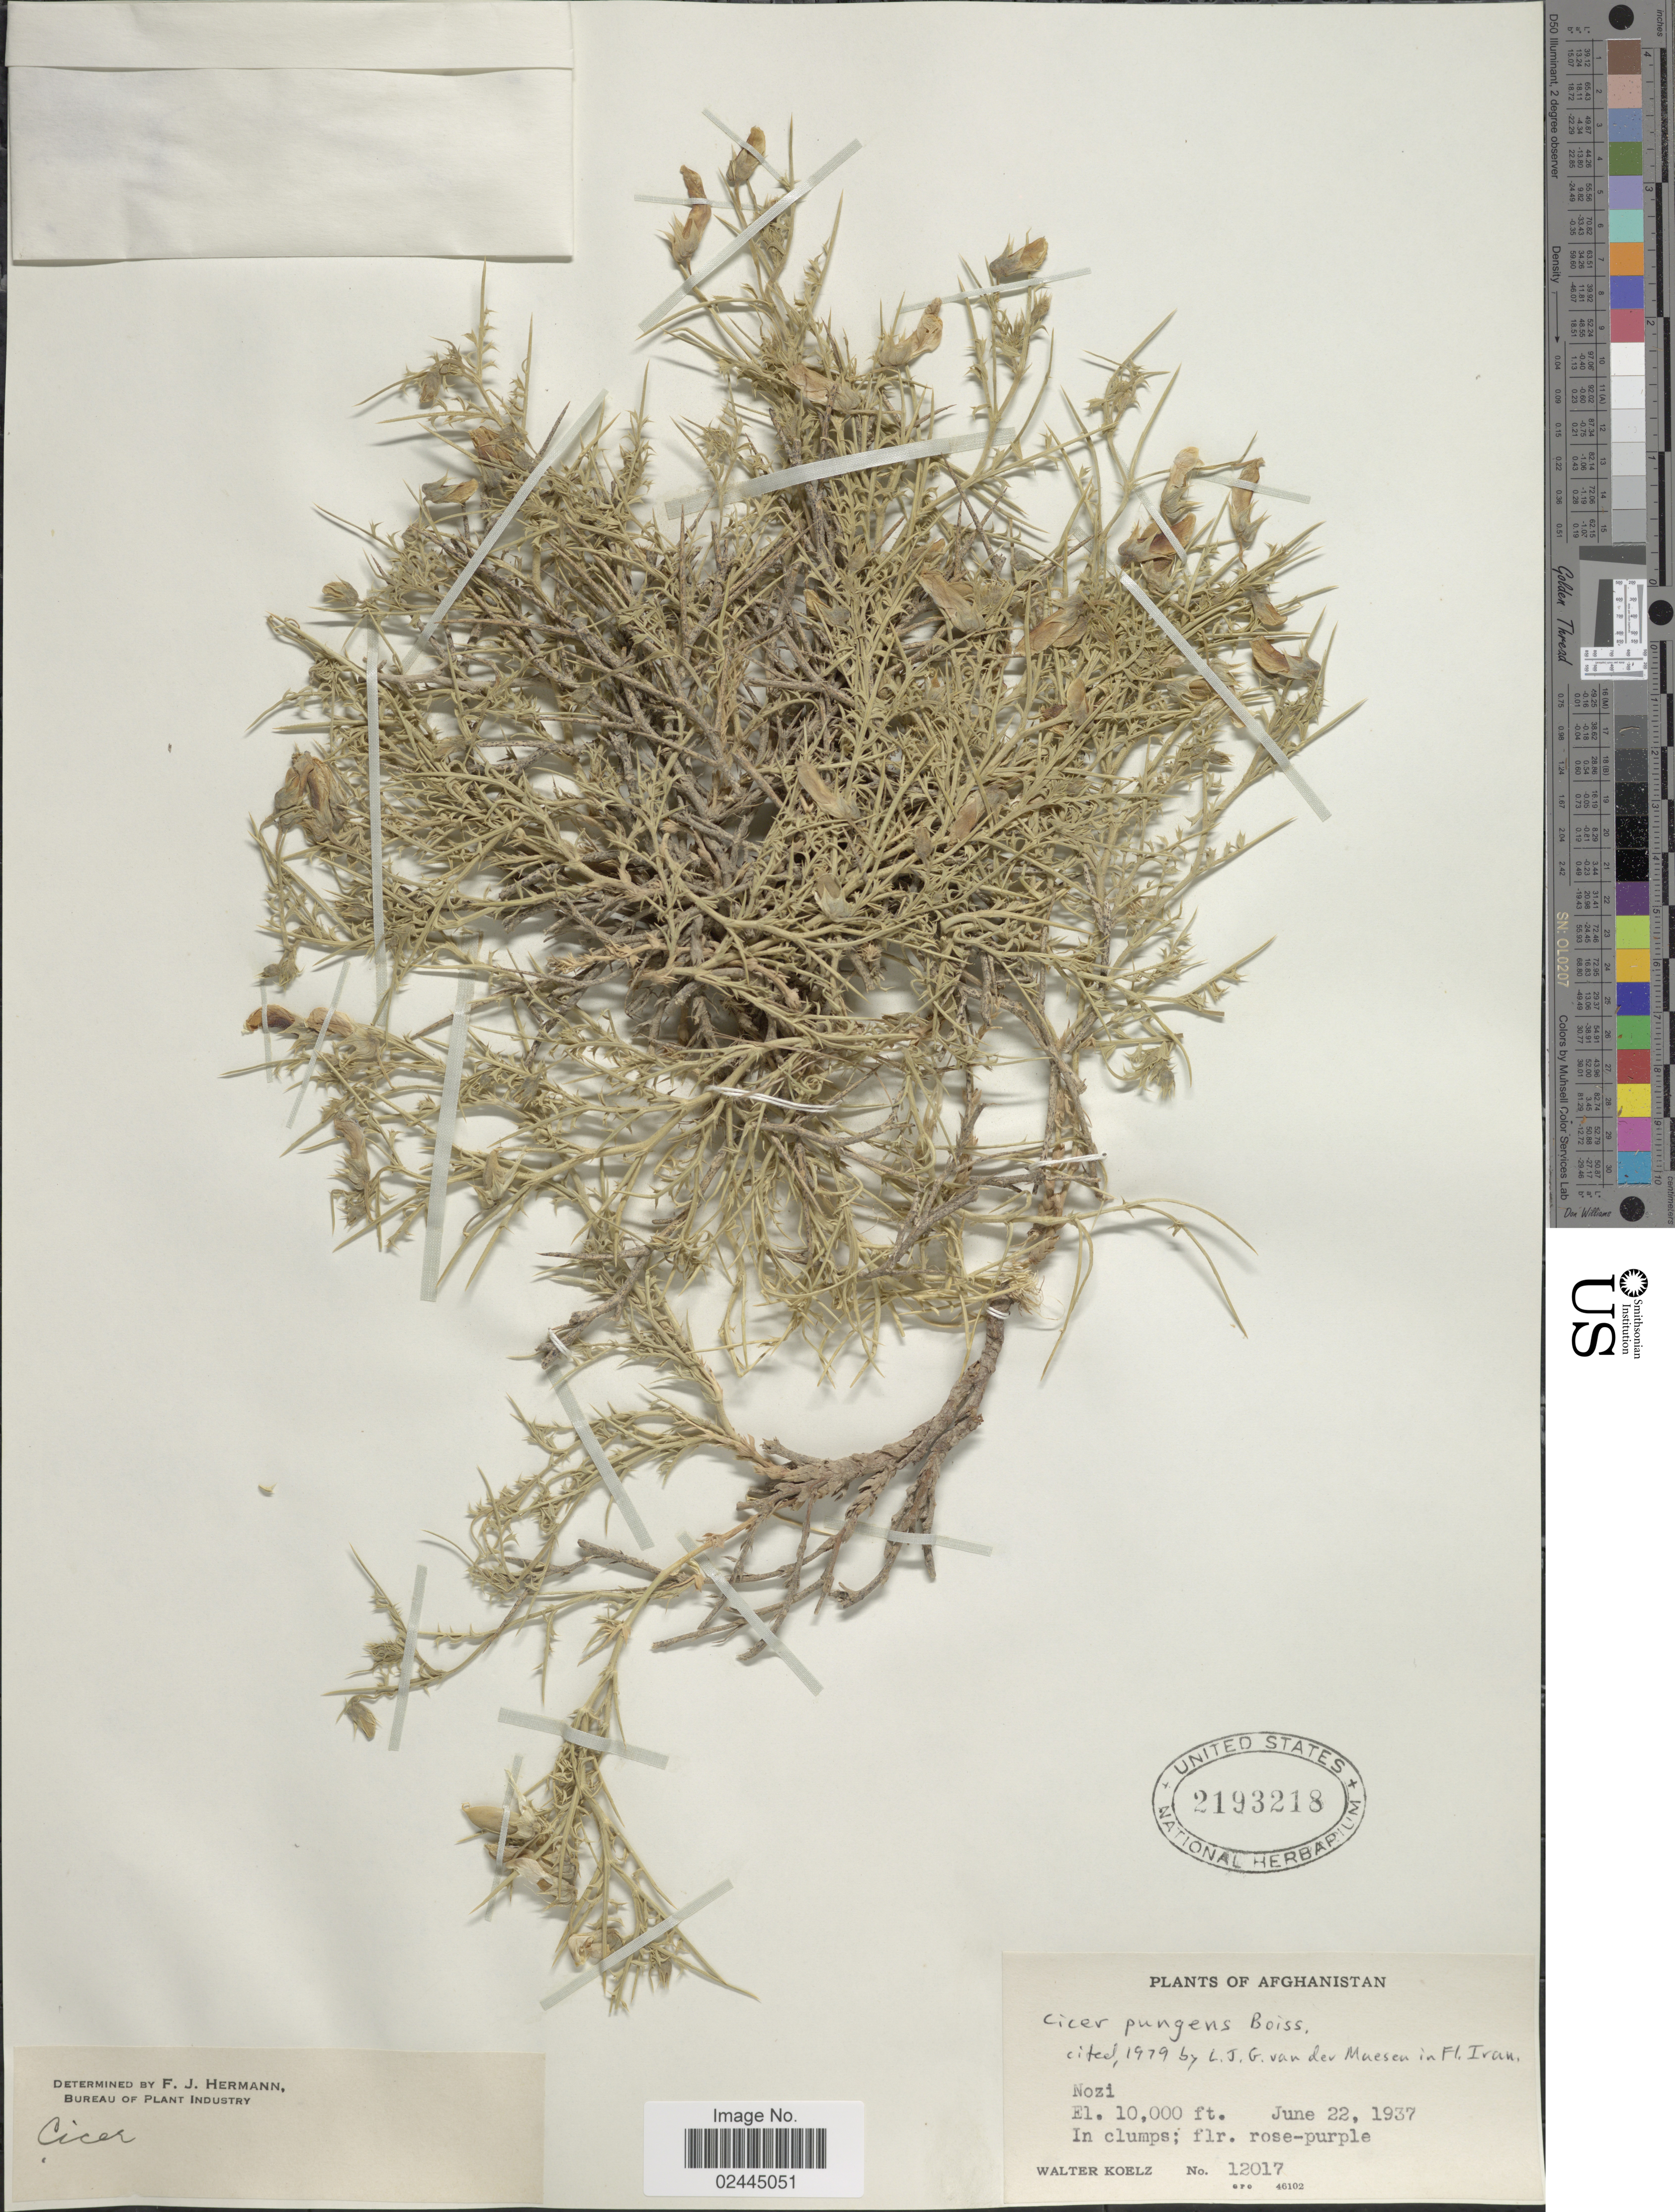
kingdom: Plantae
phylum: Tracheophyta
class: Magnoliopsida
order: Fabales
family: Fabaceae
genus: Cicer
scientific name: Cicer pungens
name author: Boiss.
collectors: W. N. Koelz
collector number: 12017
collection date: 1937-06-22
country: Afghanistan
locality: Afghanistan, Nozi, In clumps.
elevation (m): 3048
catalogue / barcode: US 2193218